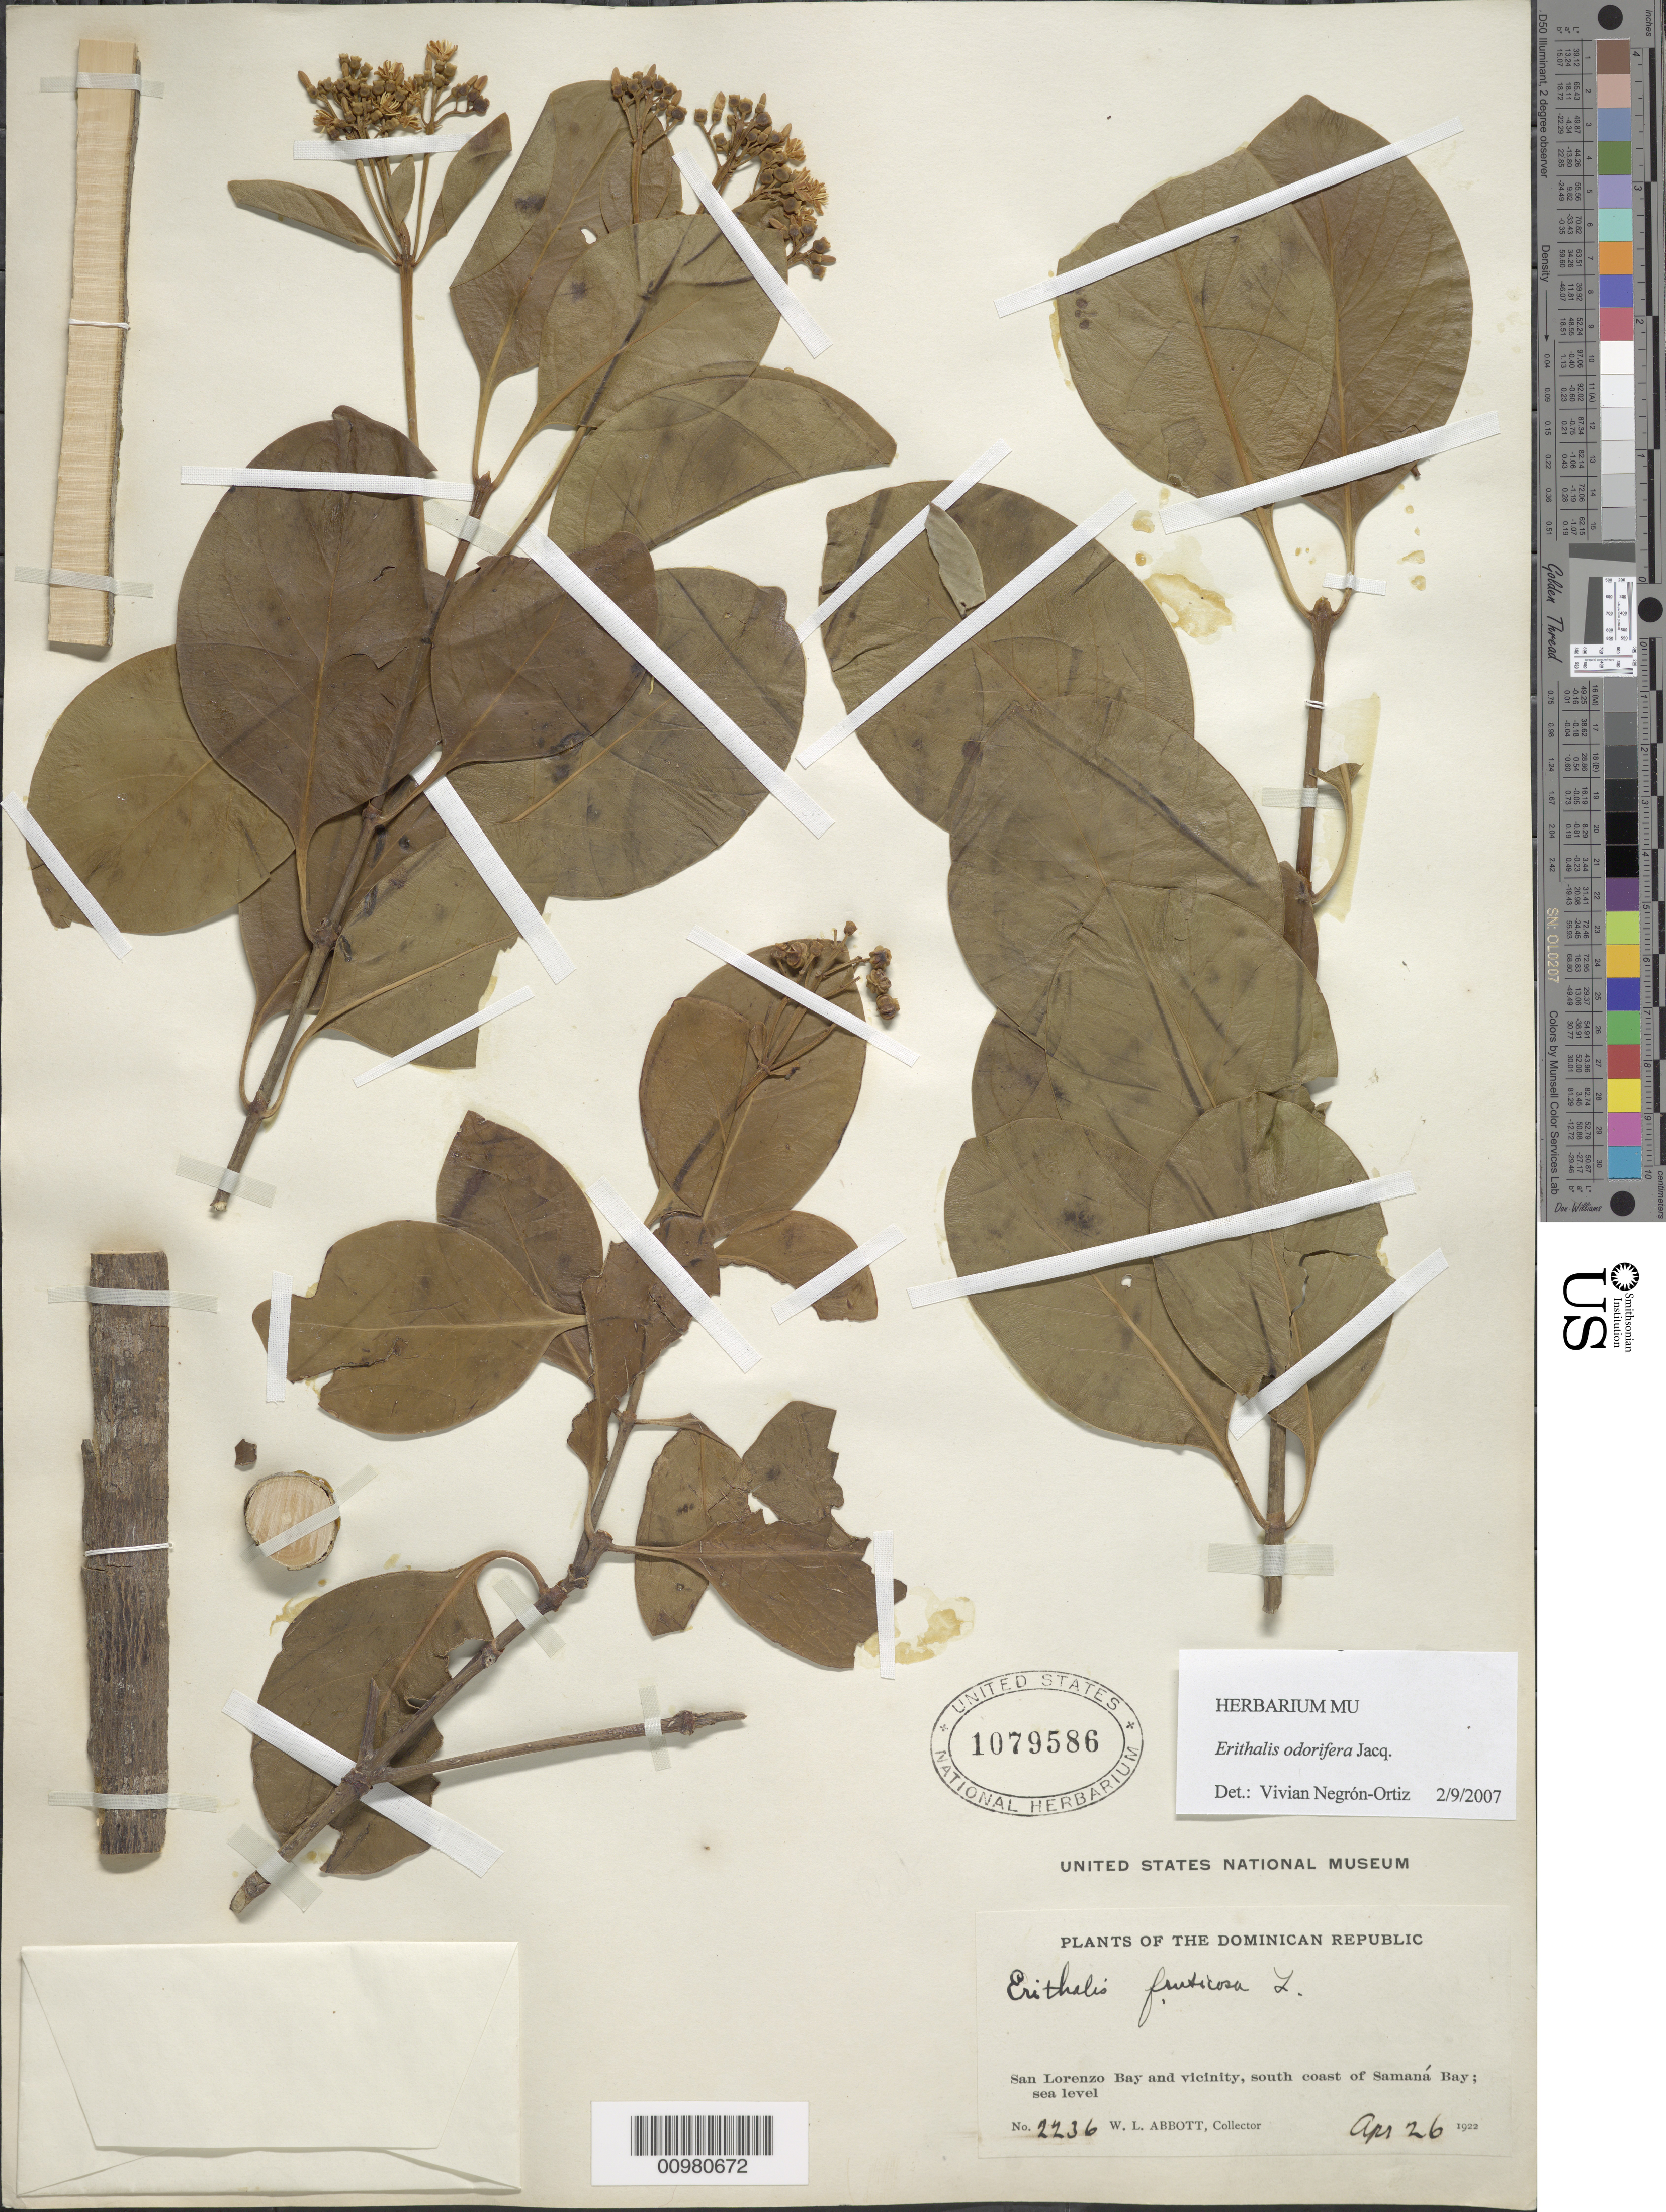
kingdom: Plantae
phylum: Tracheophyta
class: Magnoliopsida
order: Gentianales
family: Rubiaceae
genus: Erithalis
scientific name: Erithalis odorifera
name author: Jacq.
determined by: Negrón-Ortiz, V.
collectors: W. L. Abbott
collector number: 2236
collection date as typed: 26 Apr 1922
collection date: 1922-04-26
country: Dominican Republic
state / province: Samana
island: Hispaniola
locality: San Lorenzo and vicinity, south coast of Samaná Bay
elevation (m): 0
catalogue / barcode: US 1079586